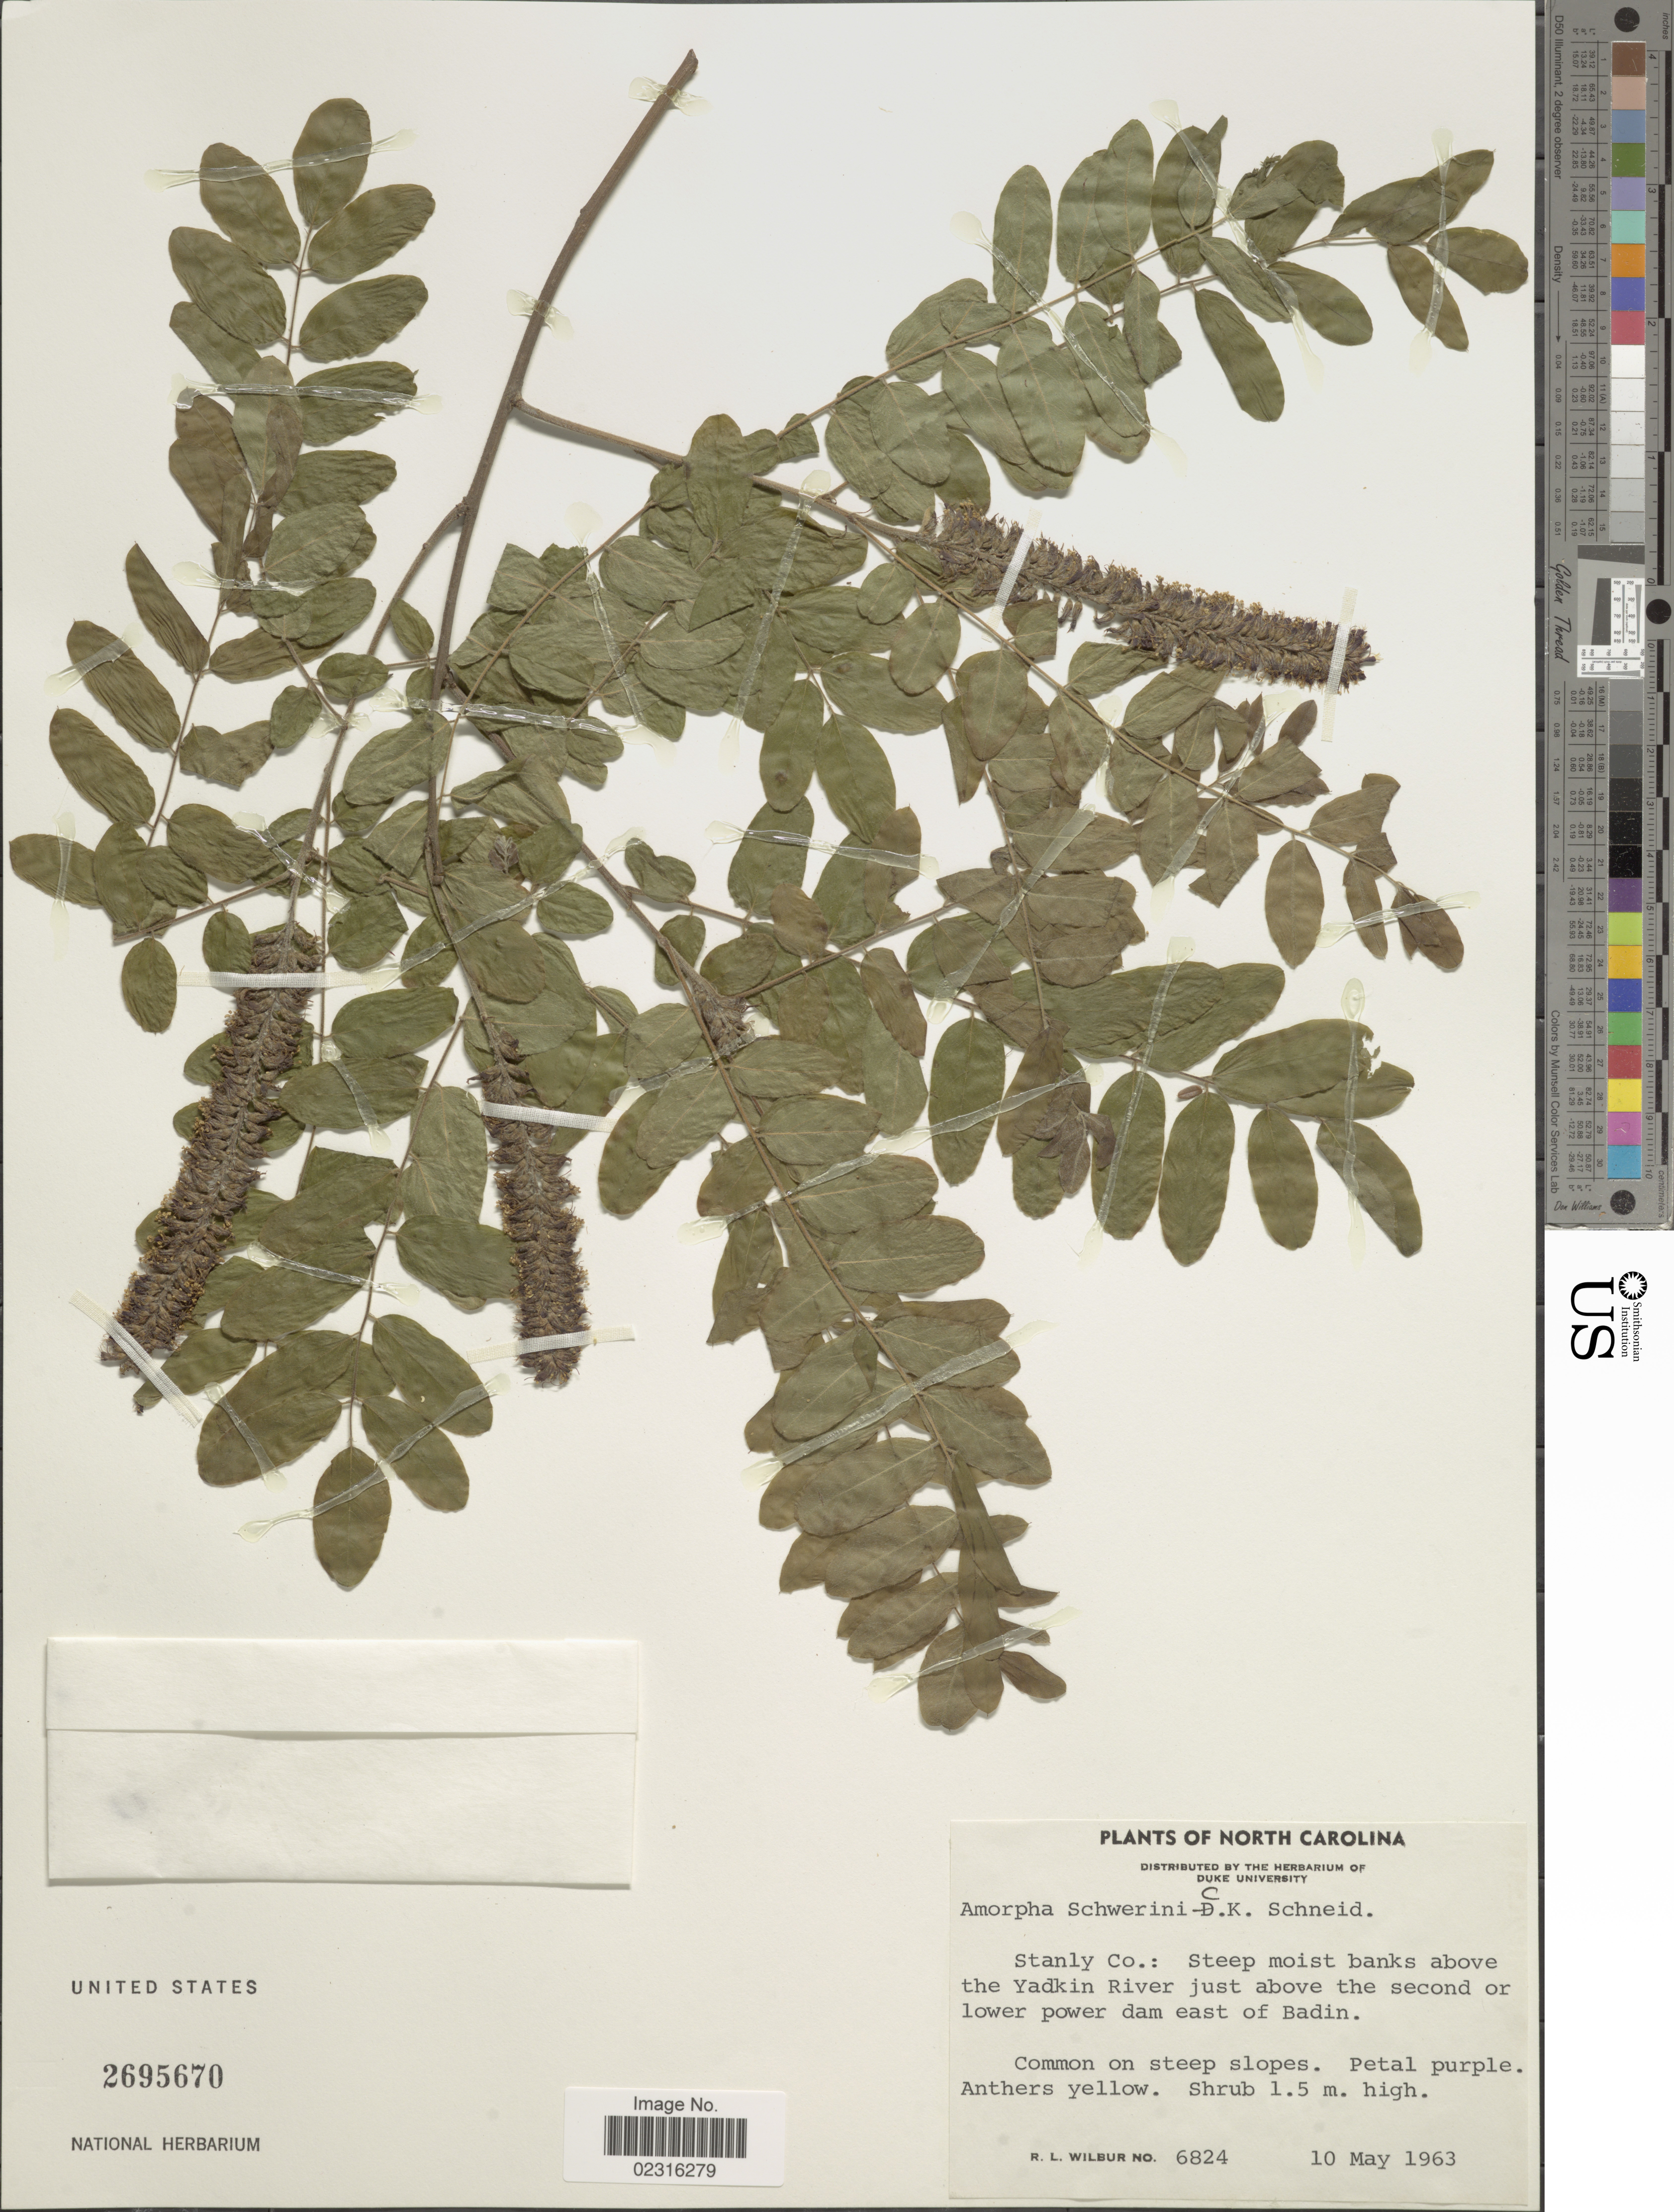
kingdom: Plantae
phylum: Tracheophyta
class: Magnoliopsida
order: Fabales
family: Fabaceae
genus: Amorpha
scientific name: Amorpha schwerinii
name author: C.K. Schneid.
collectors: R. L. Wilbur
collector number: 6824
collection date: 1963-05-10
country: United States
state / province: North Carolina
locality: Stanly Co.: steep moist banks above the Yadkin River just above the second or lower power dam east of Baddin.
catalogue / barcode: US 2695670